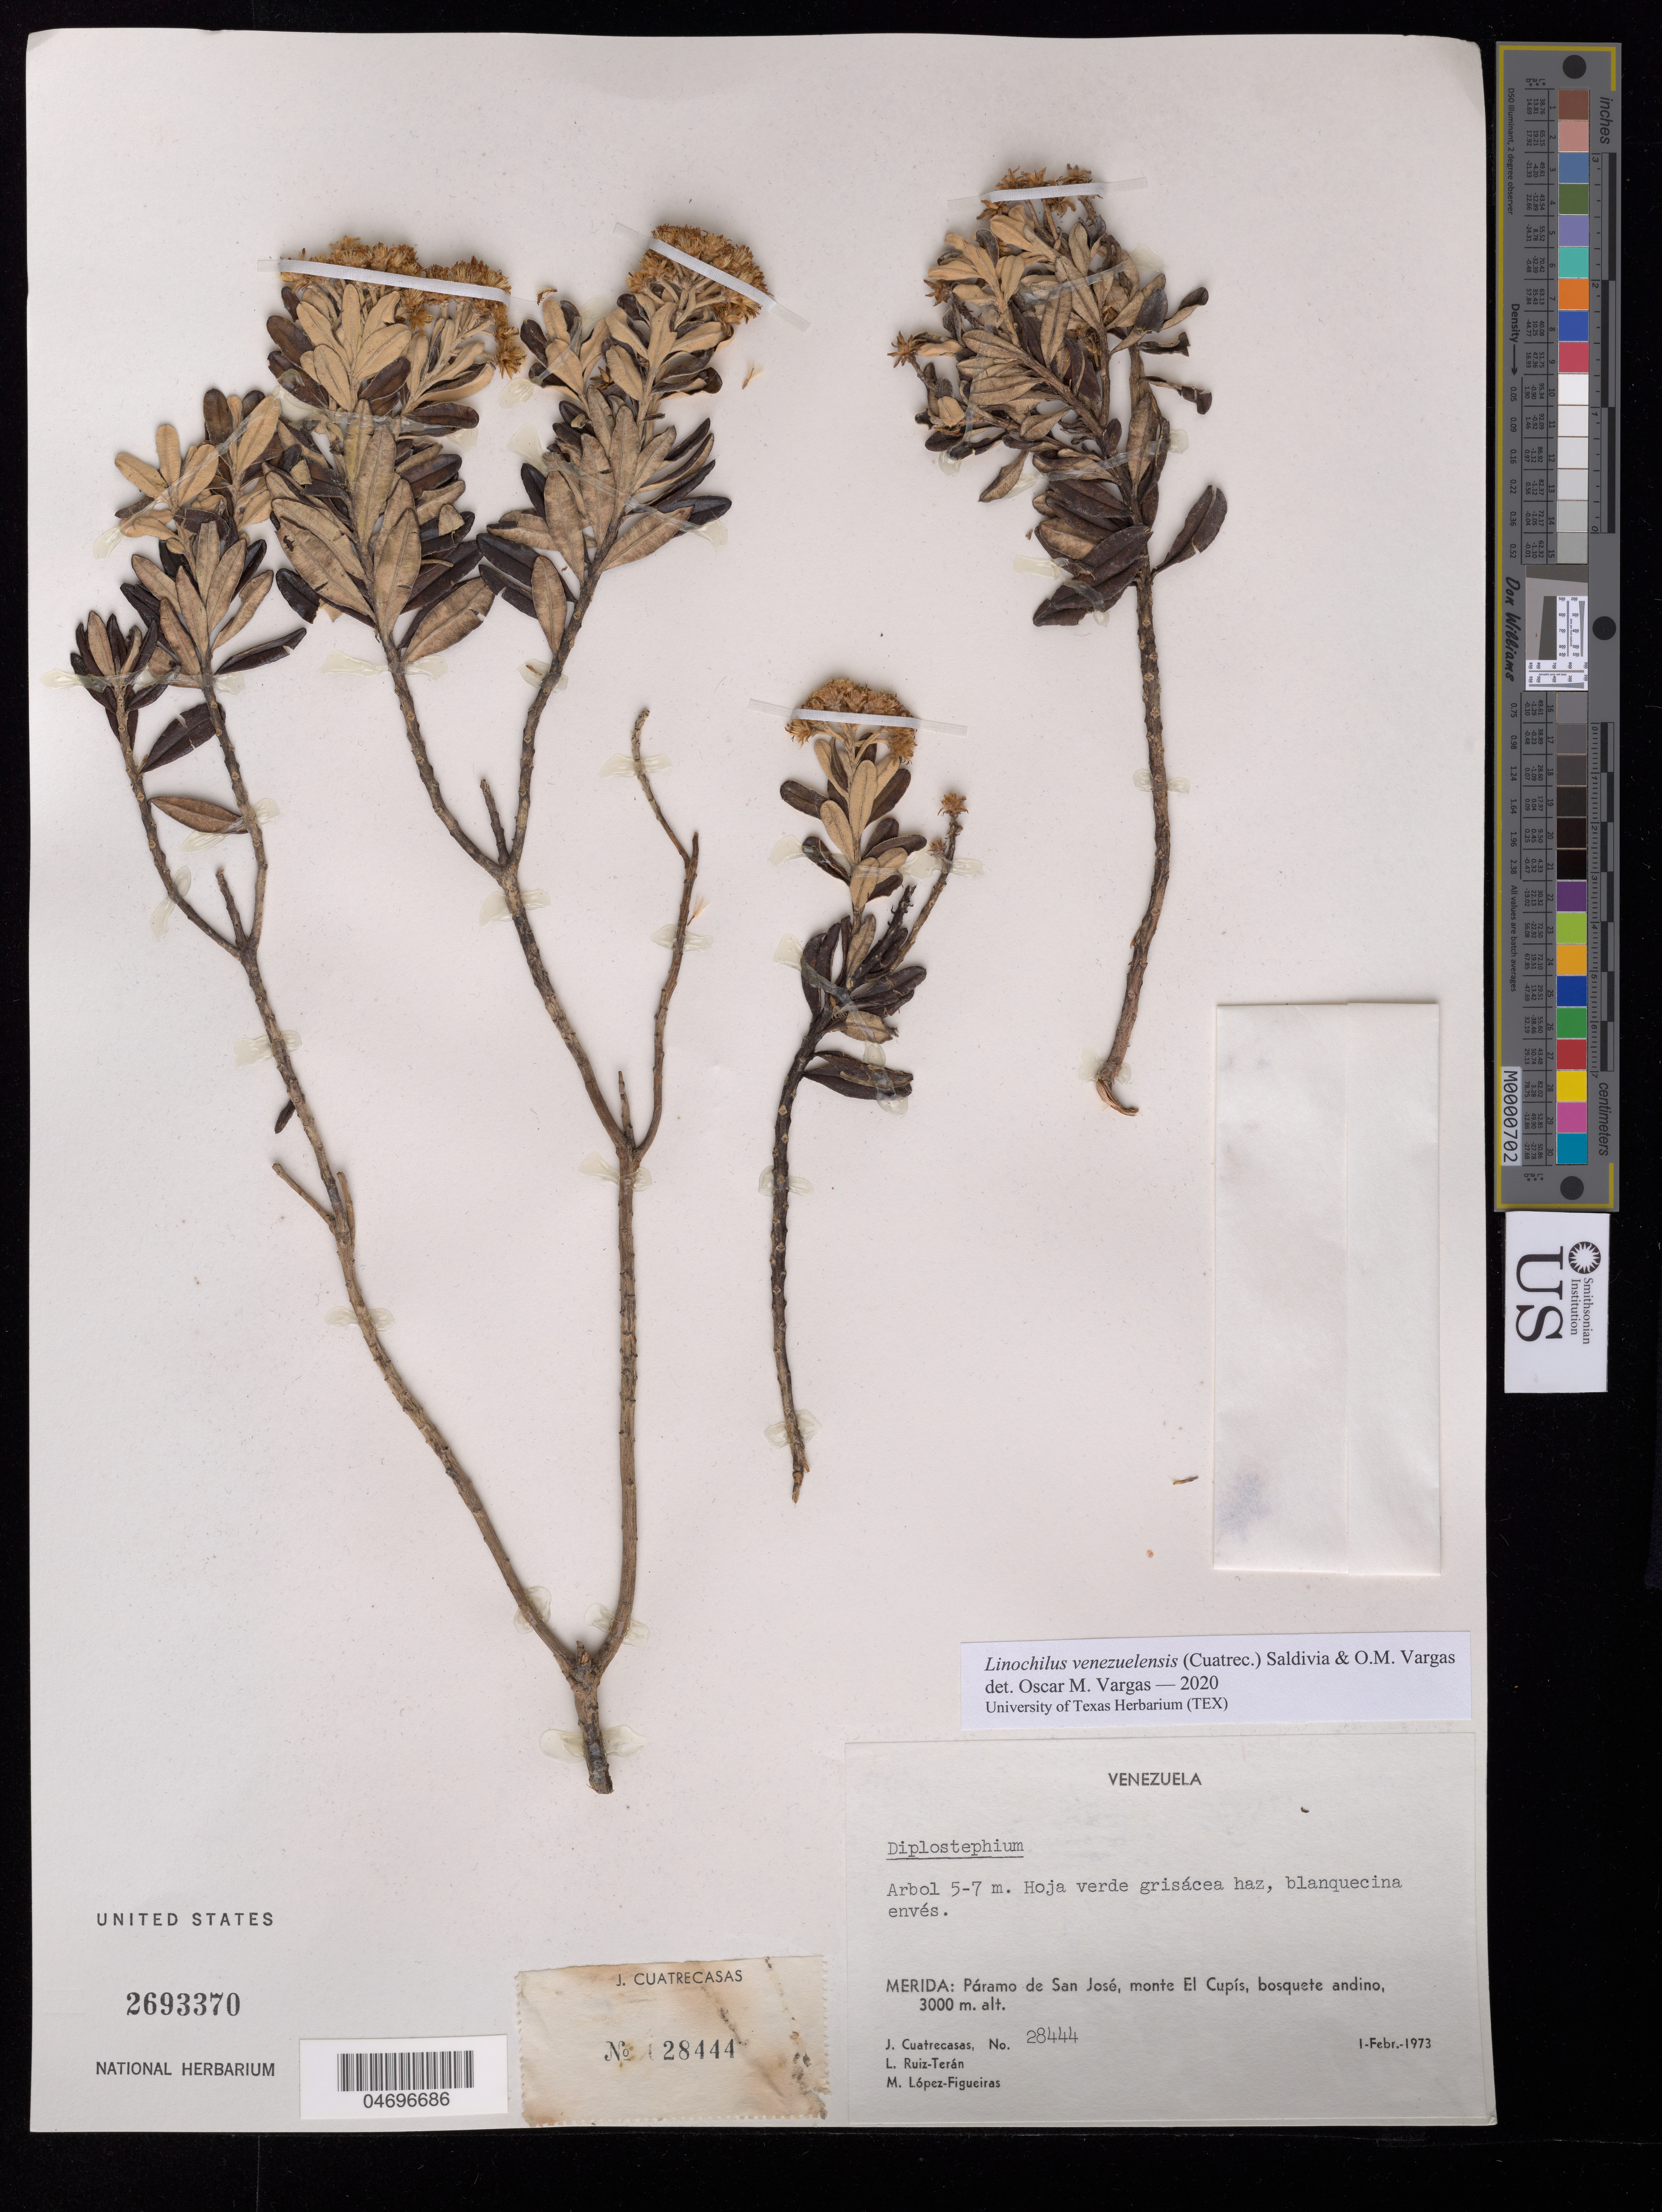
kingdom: Plantae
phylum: Tracheophyta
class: Magnoliopsida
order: Asterales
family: Asteraceae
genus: Linochilus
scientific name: Linochilus venezuelensis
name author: (Cuatrec.) Saldivia & O.M. Vargas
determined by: Vargas, Oscar M.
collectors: J. Cuatrecasas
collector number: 28444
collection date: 1973-02-01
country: Venezuela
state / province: Mérida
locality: Páramo de San José, monte El Cupís, bosquete andino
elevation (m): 3000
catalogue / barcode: US 2693370